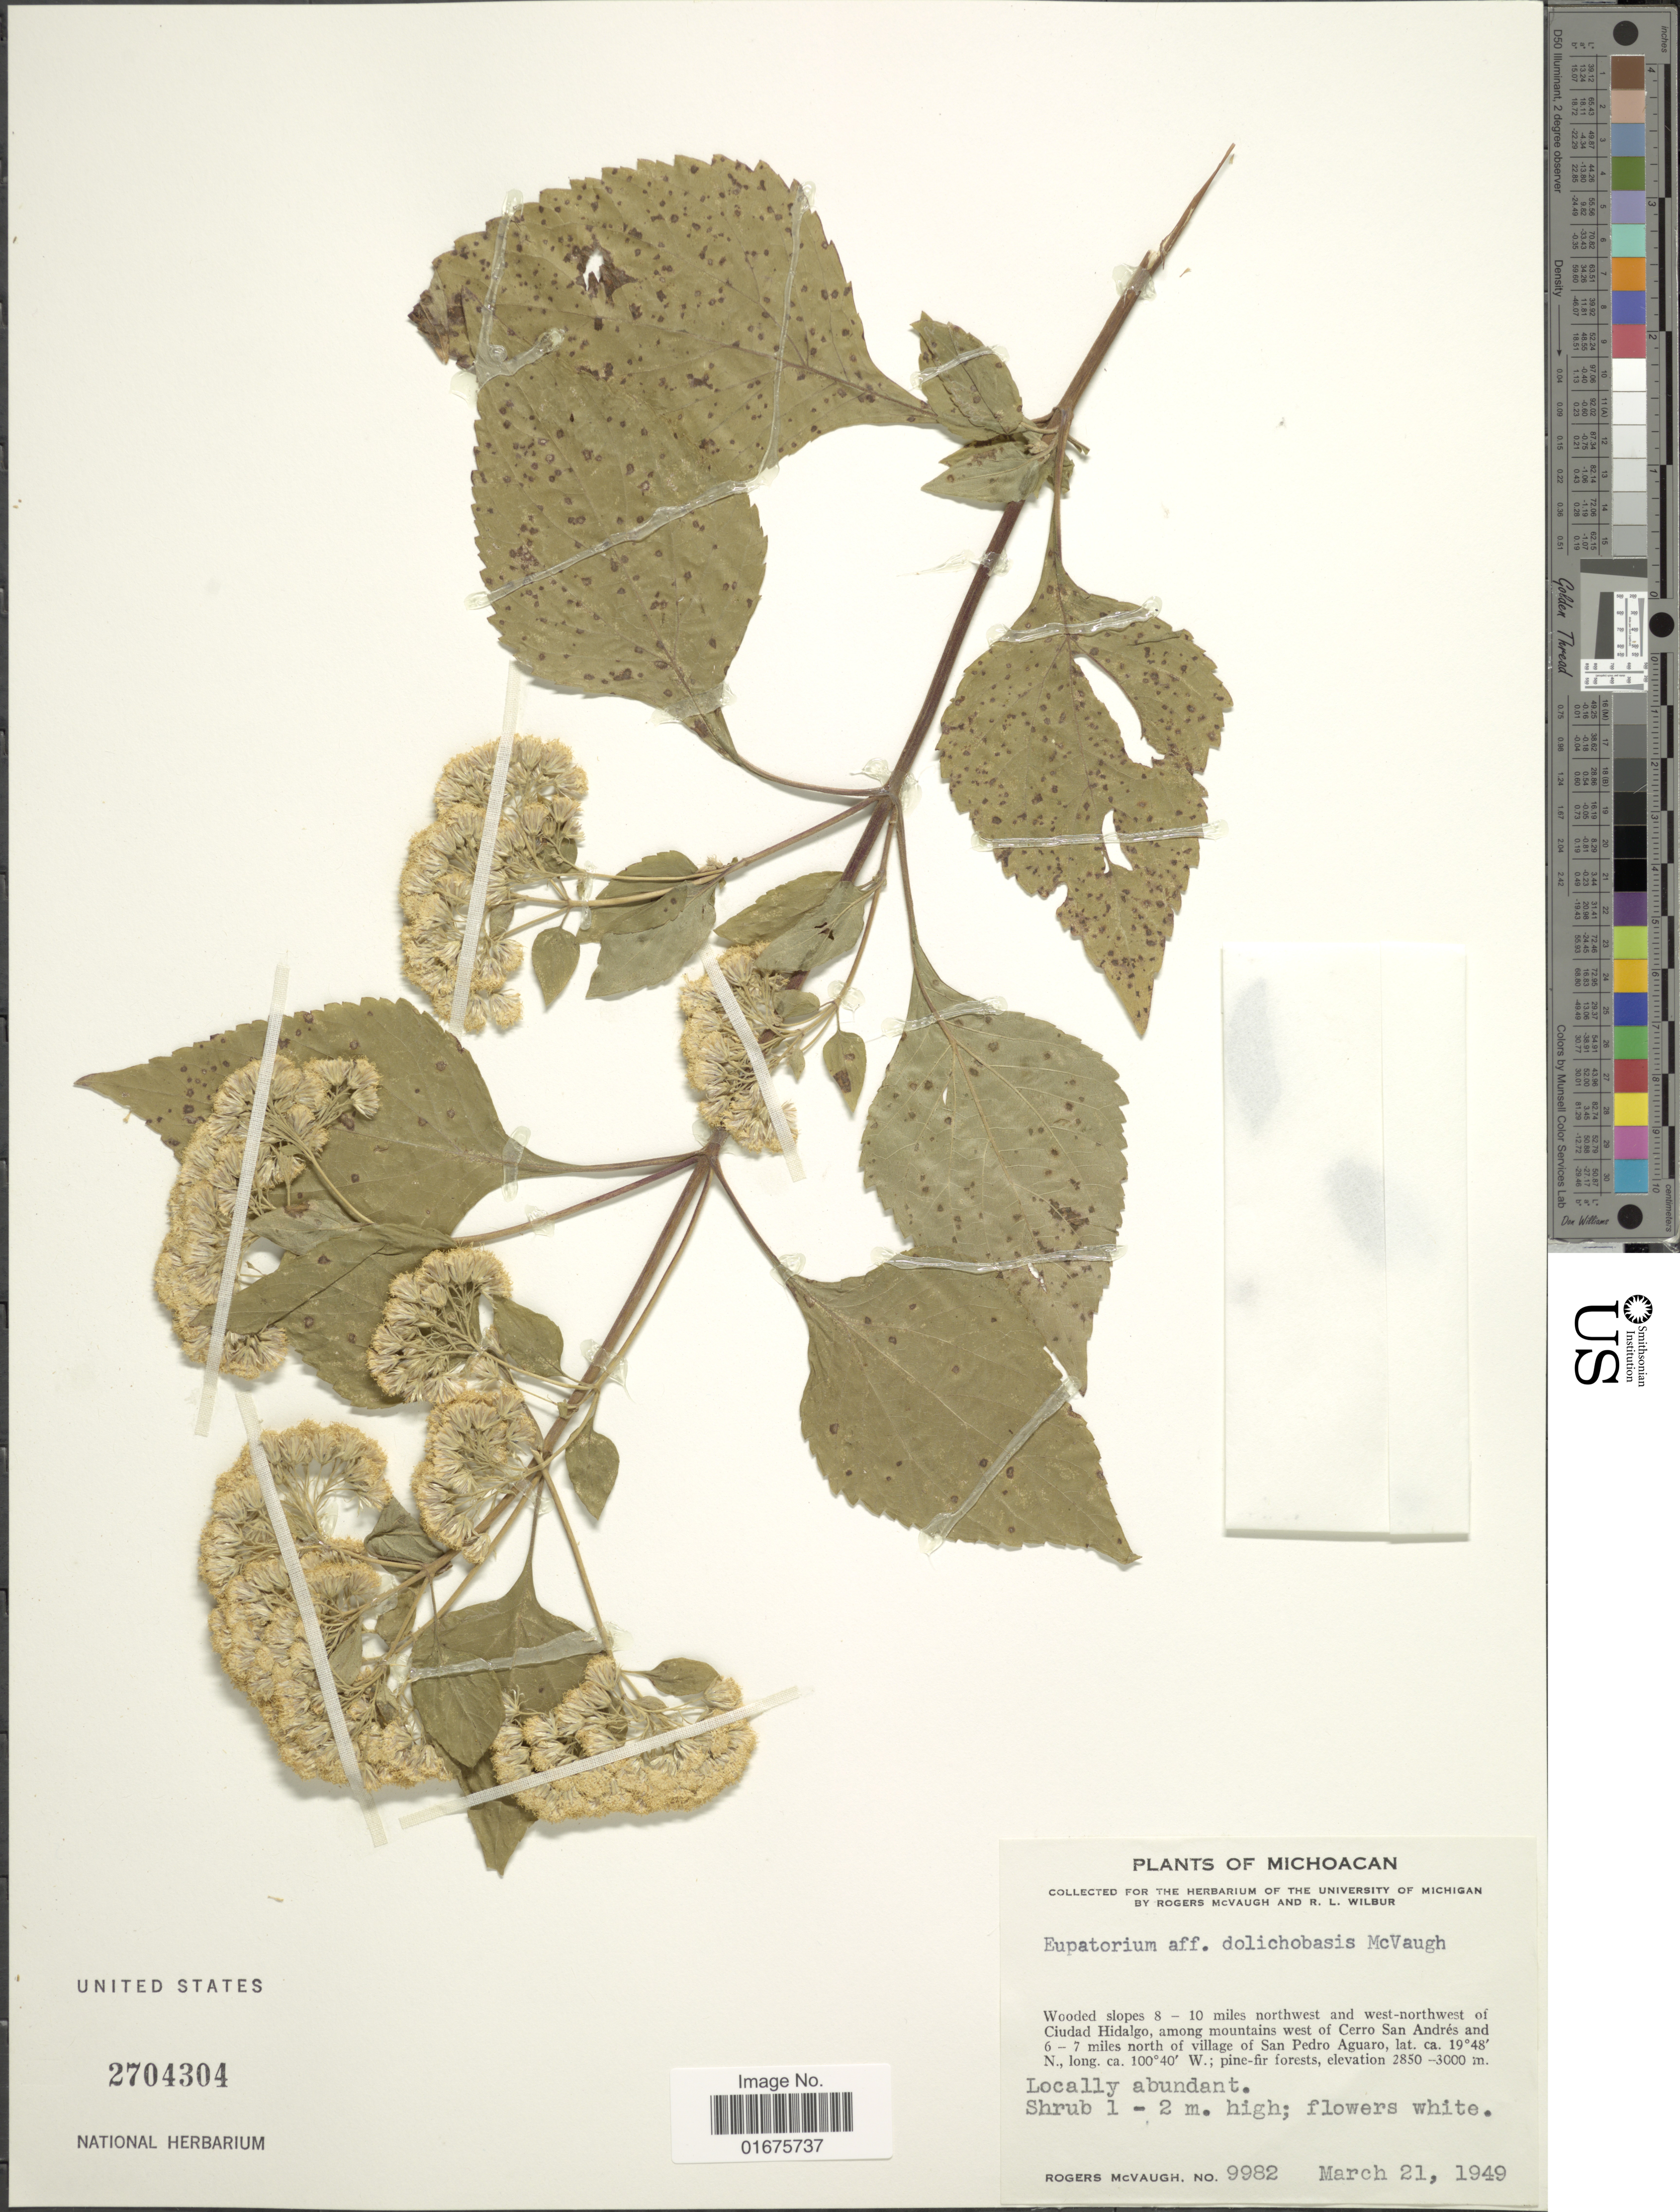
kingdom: Plantae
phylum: Tracheophyta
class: Magnoliopsida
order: Asterales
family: Asteraceae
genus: Ageratina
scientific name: Ageratina dolichobasis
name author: (Mc Vaugh) R.M. King & H. Rob.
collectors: R. McVaugh & R. L. Wilbur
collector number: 9982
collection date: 1949-03-21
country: Mexico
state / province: Michoacán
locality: Wooded slopes 8-10 miles northwest and west-northwest of Ciudad Hidalgo, among mountains west of Cerro San Andres and 6-7 miles north of village of San Pedro Aguaro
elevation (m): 2850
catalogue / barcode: US 2704304